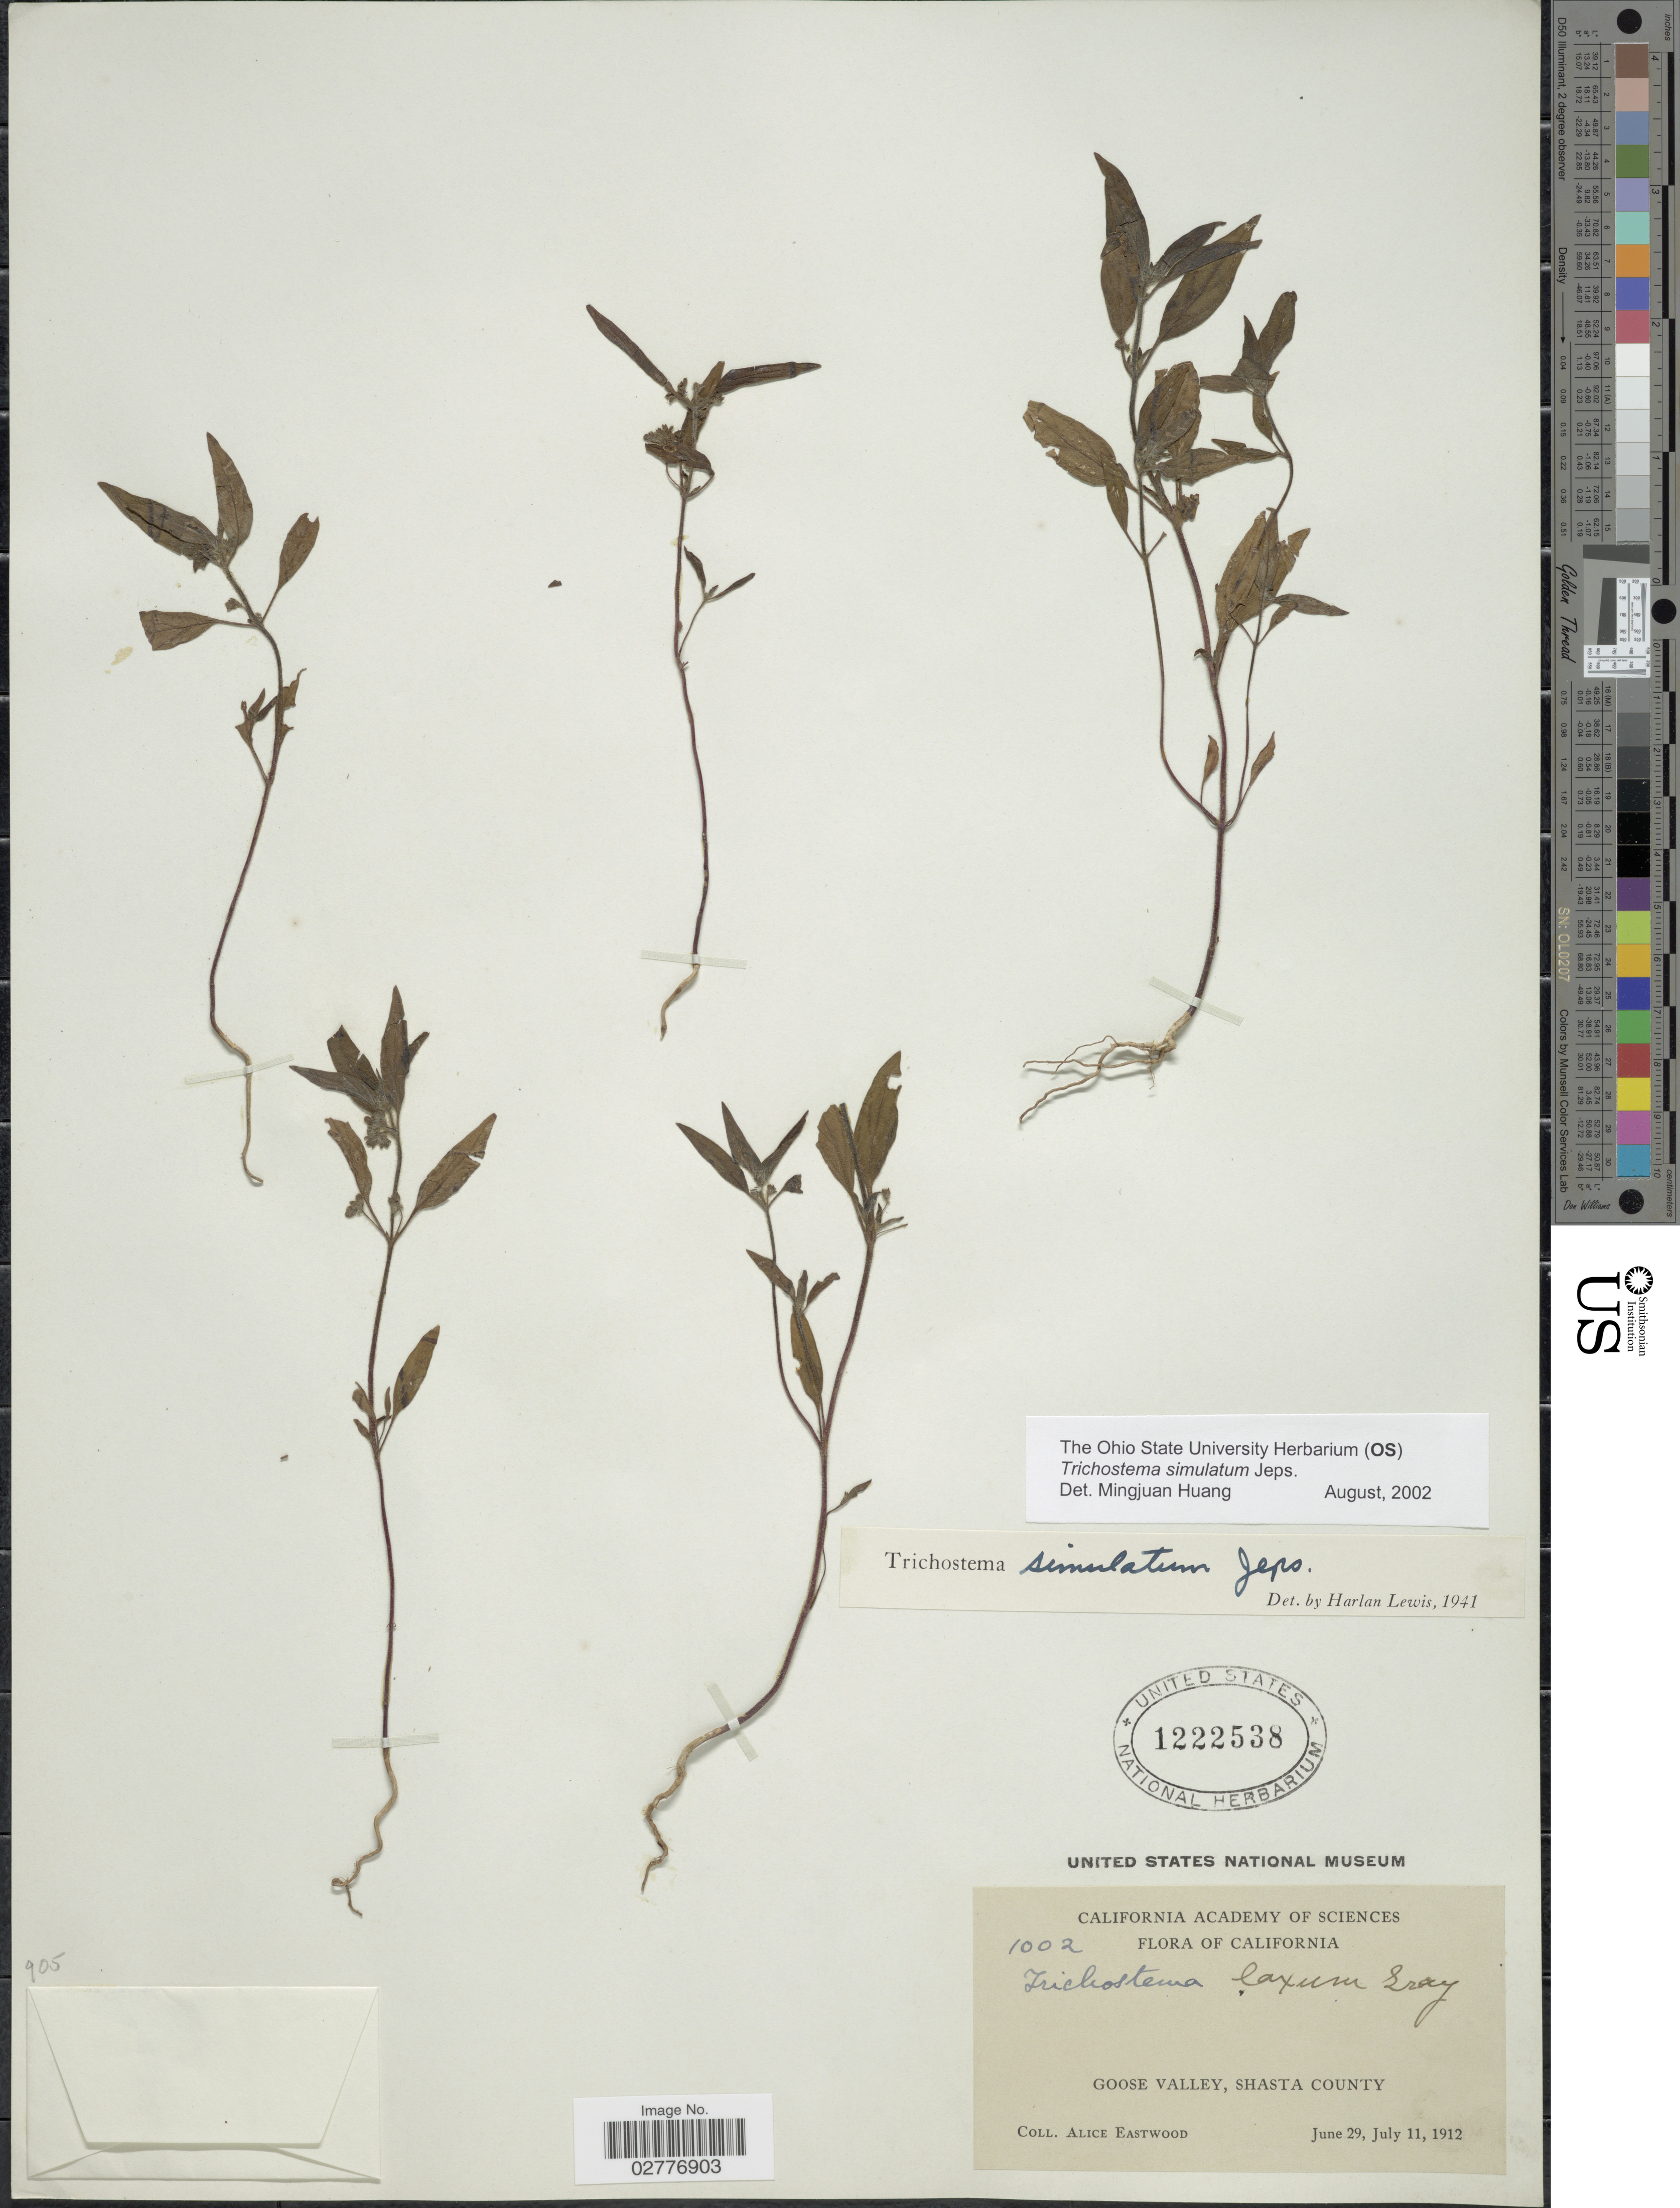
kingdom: Plantae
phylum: Tracheophyta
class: Magnoliopsida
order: Lamiales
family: Lamiaceae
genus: Trichostema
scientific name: Trichostema simulatum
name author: Jeps.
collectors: A. Eastwood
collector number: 1002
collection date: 1912-06-29/1912-07-11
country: United States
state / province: California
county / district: Shasta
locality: Goose Valley, Shasta County.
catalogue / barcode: US 1222538